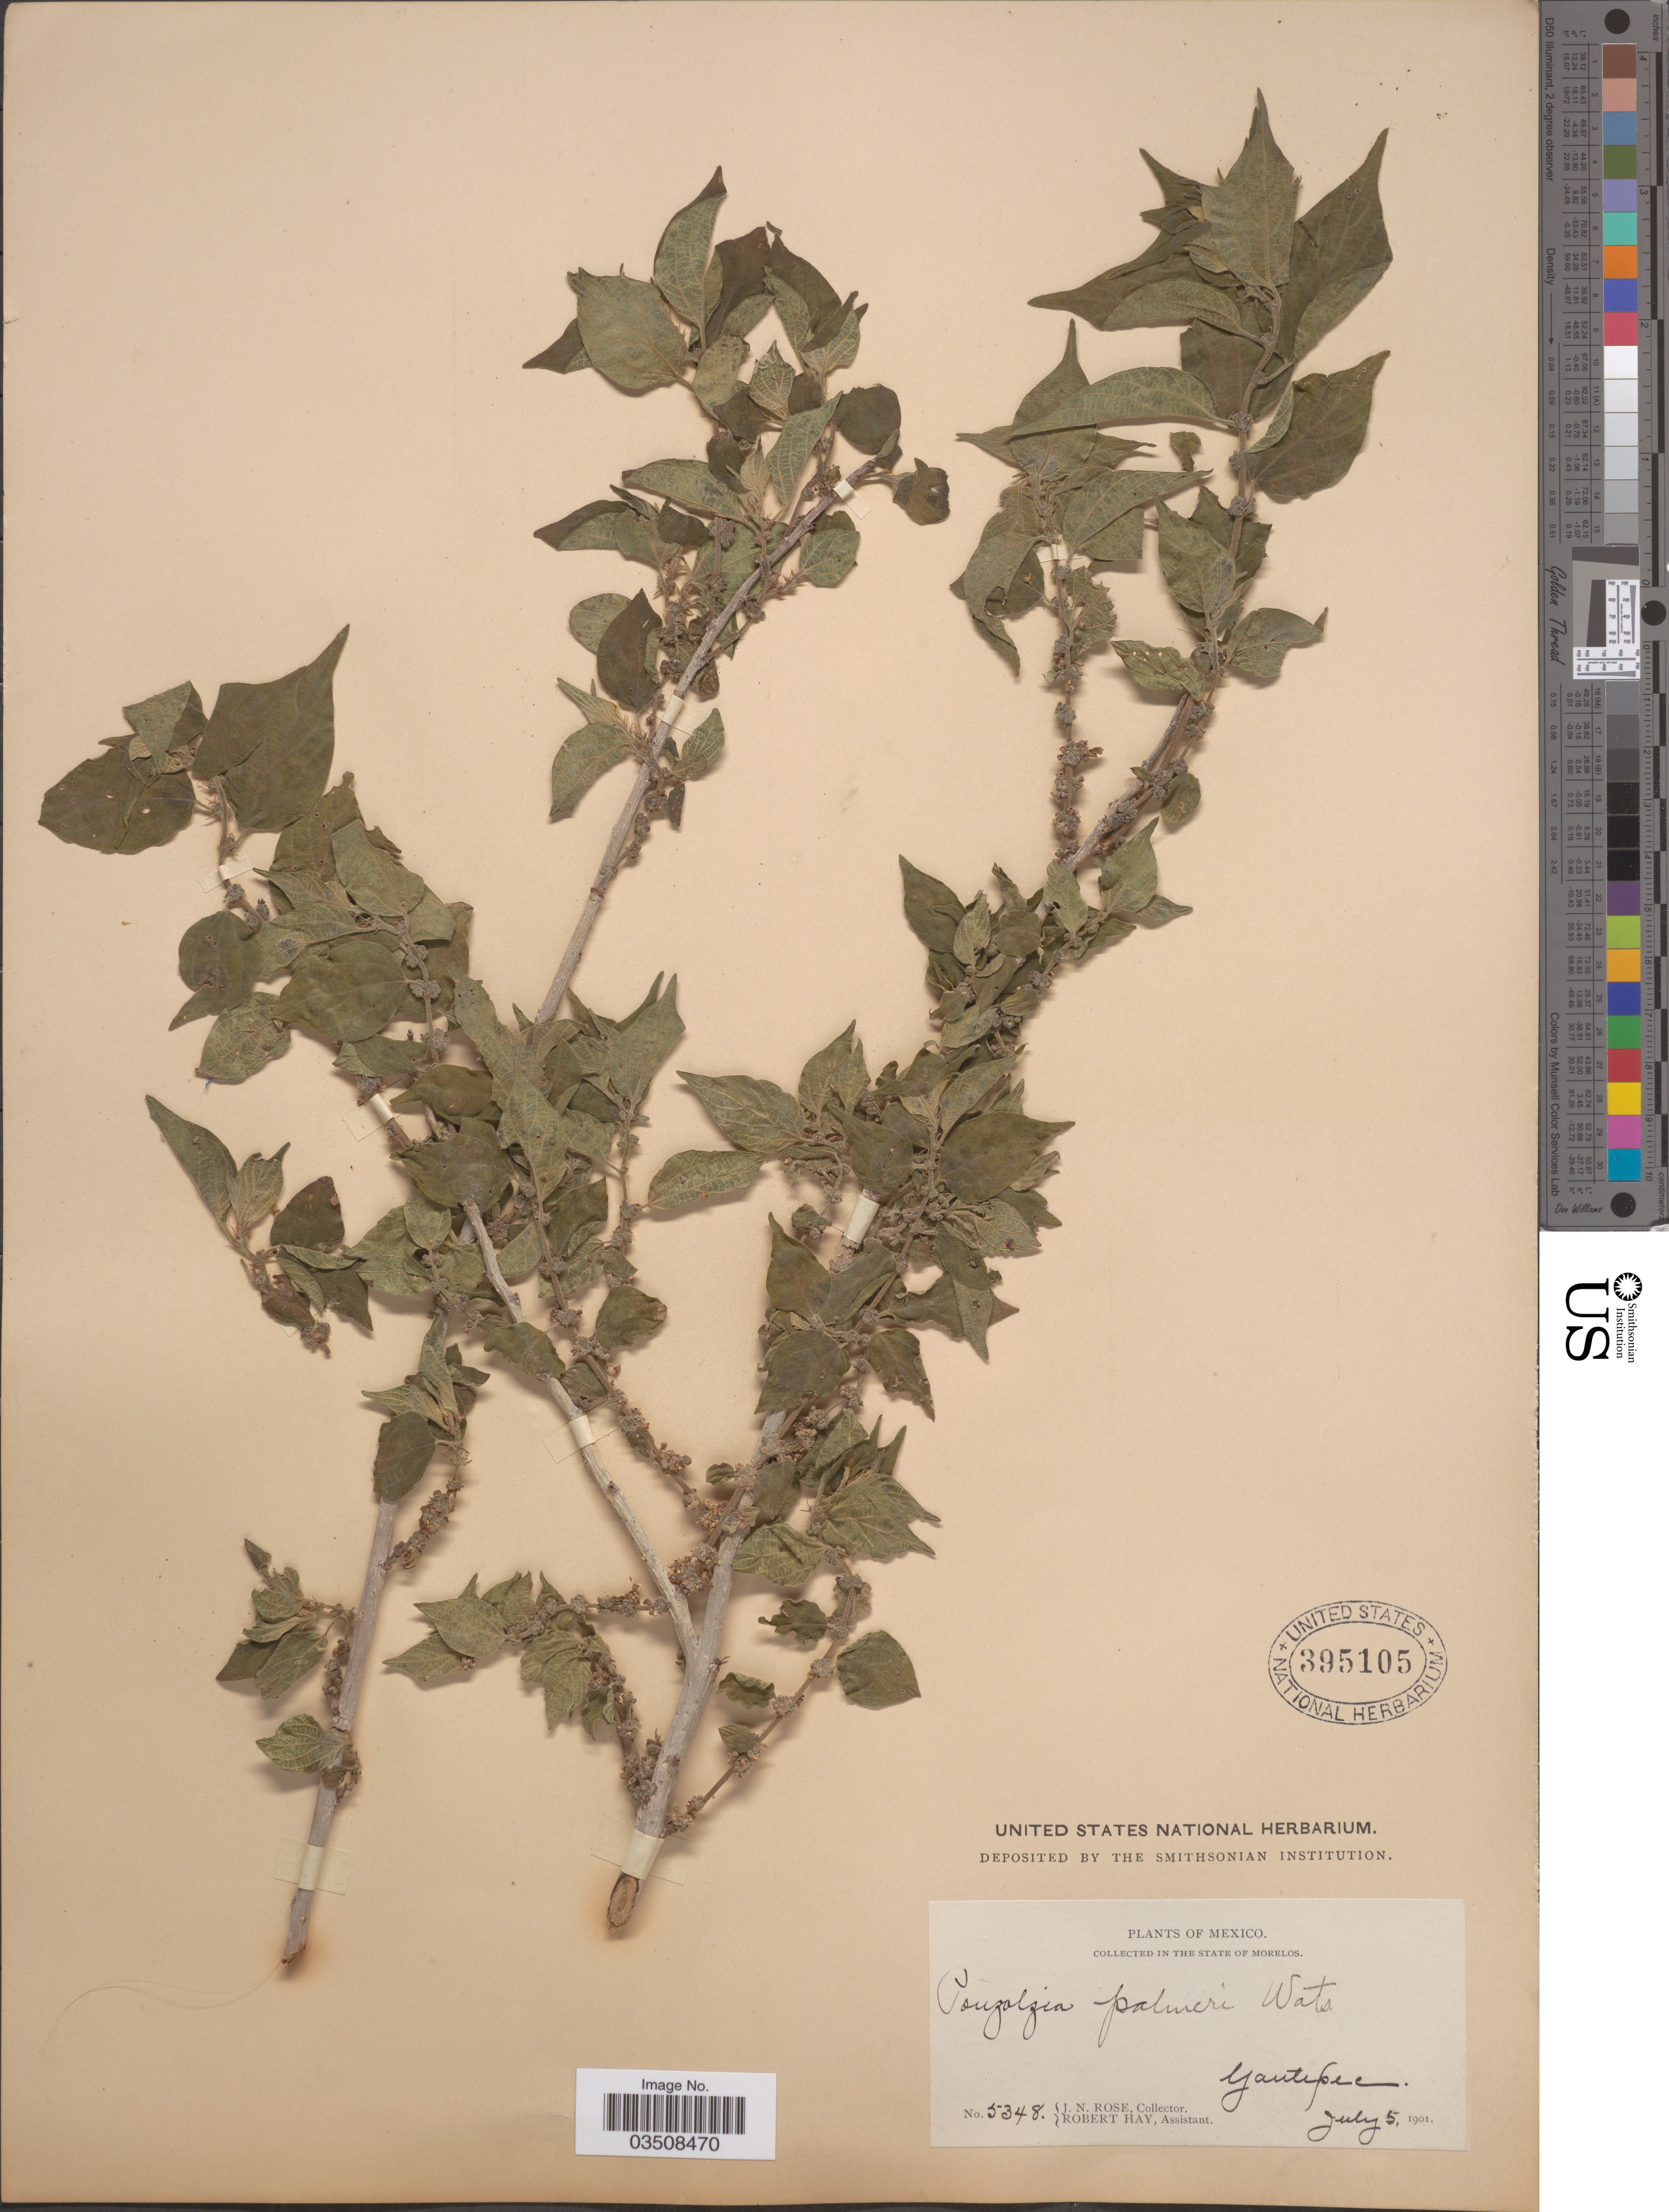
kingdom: Plantae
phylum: Tracheophyta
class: Magnoliopsida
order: Rosales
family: Urticaceae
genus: Pouzolzia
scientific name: Pouzolzia palmeri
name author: S. Watson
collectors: J. N. Rose & R. Hay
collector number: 5348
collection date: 1901-07-05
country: Mexico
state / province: Morelos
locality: Yantepec.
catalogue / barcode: US 395105